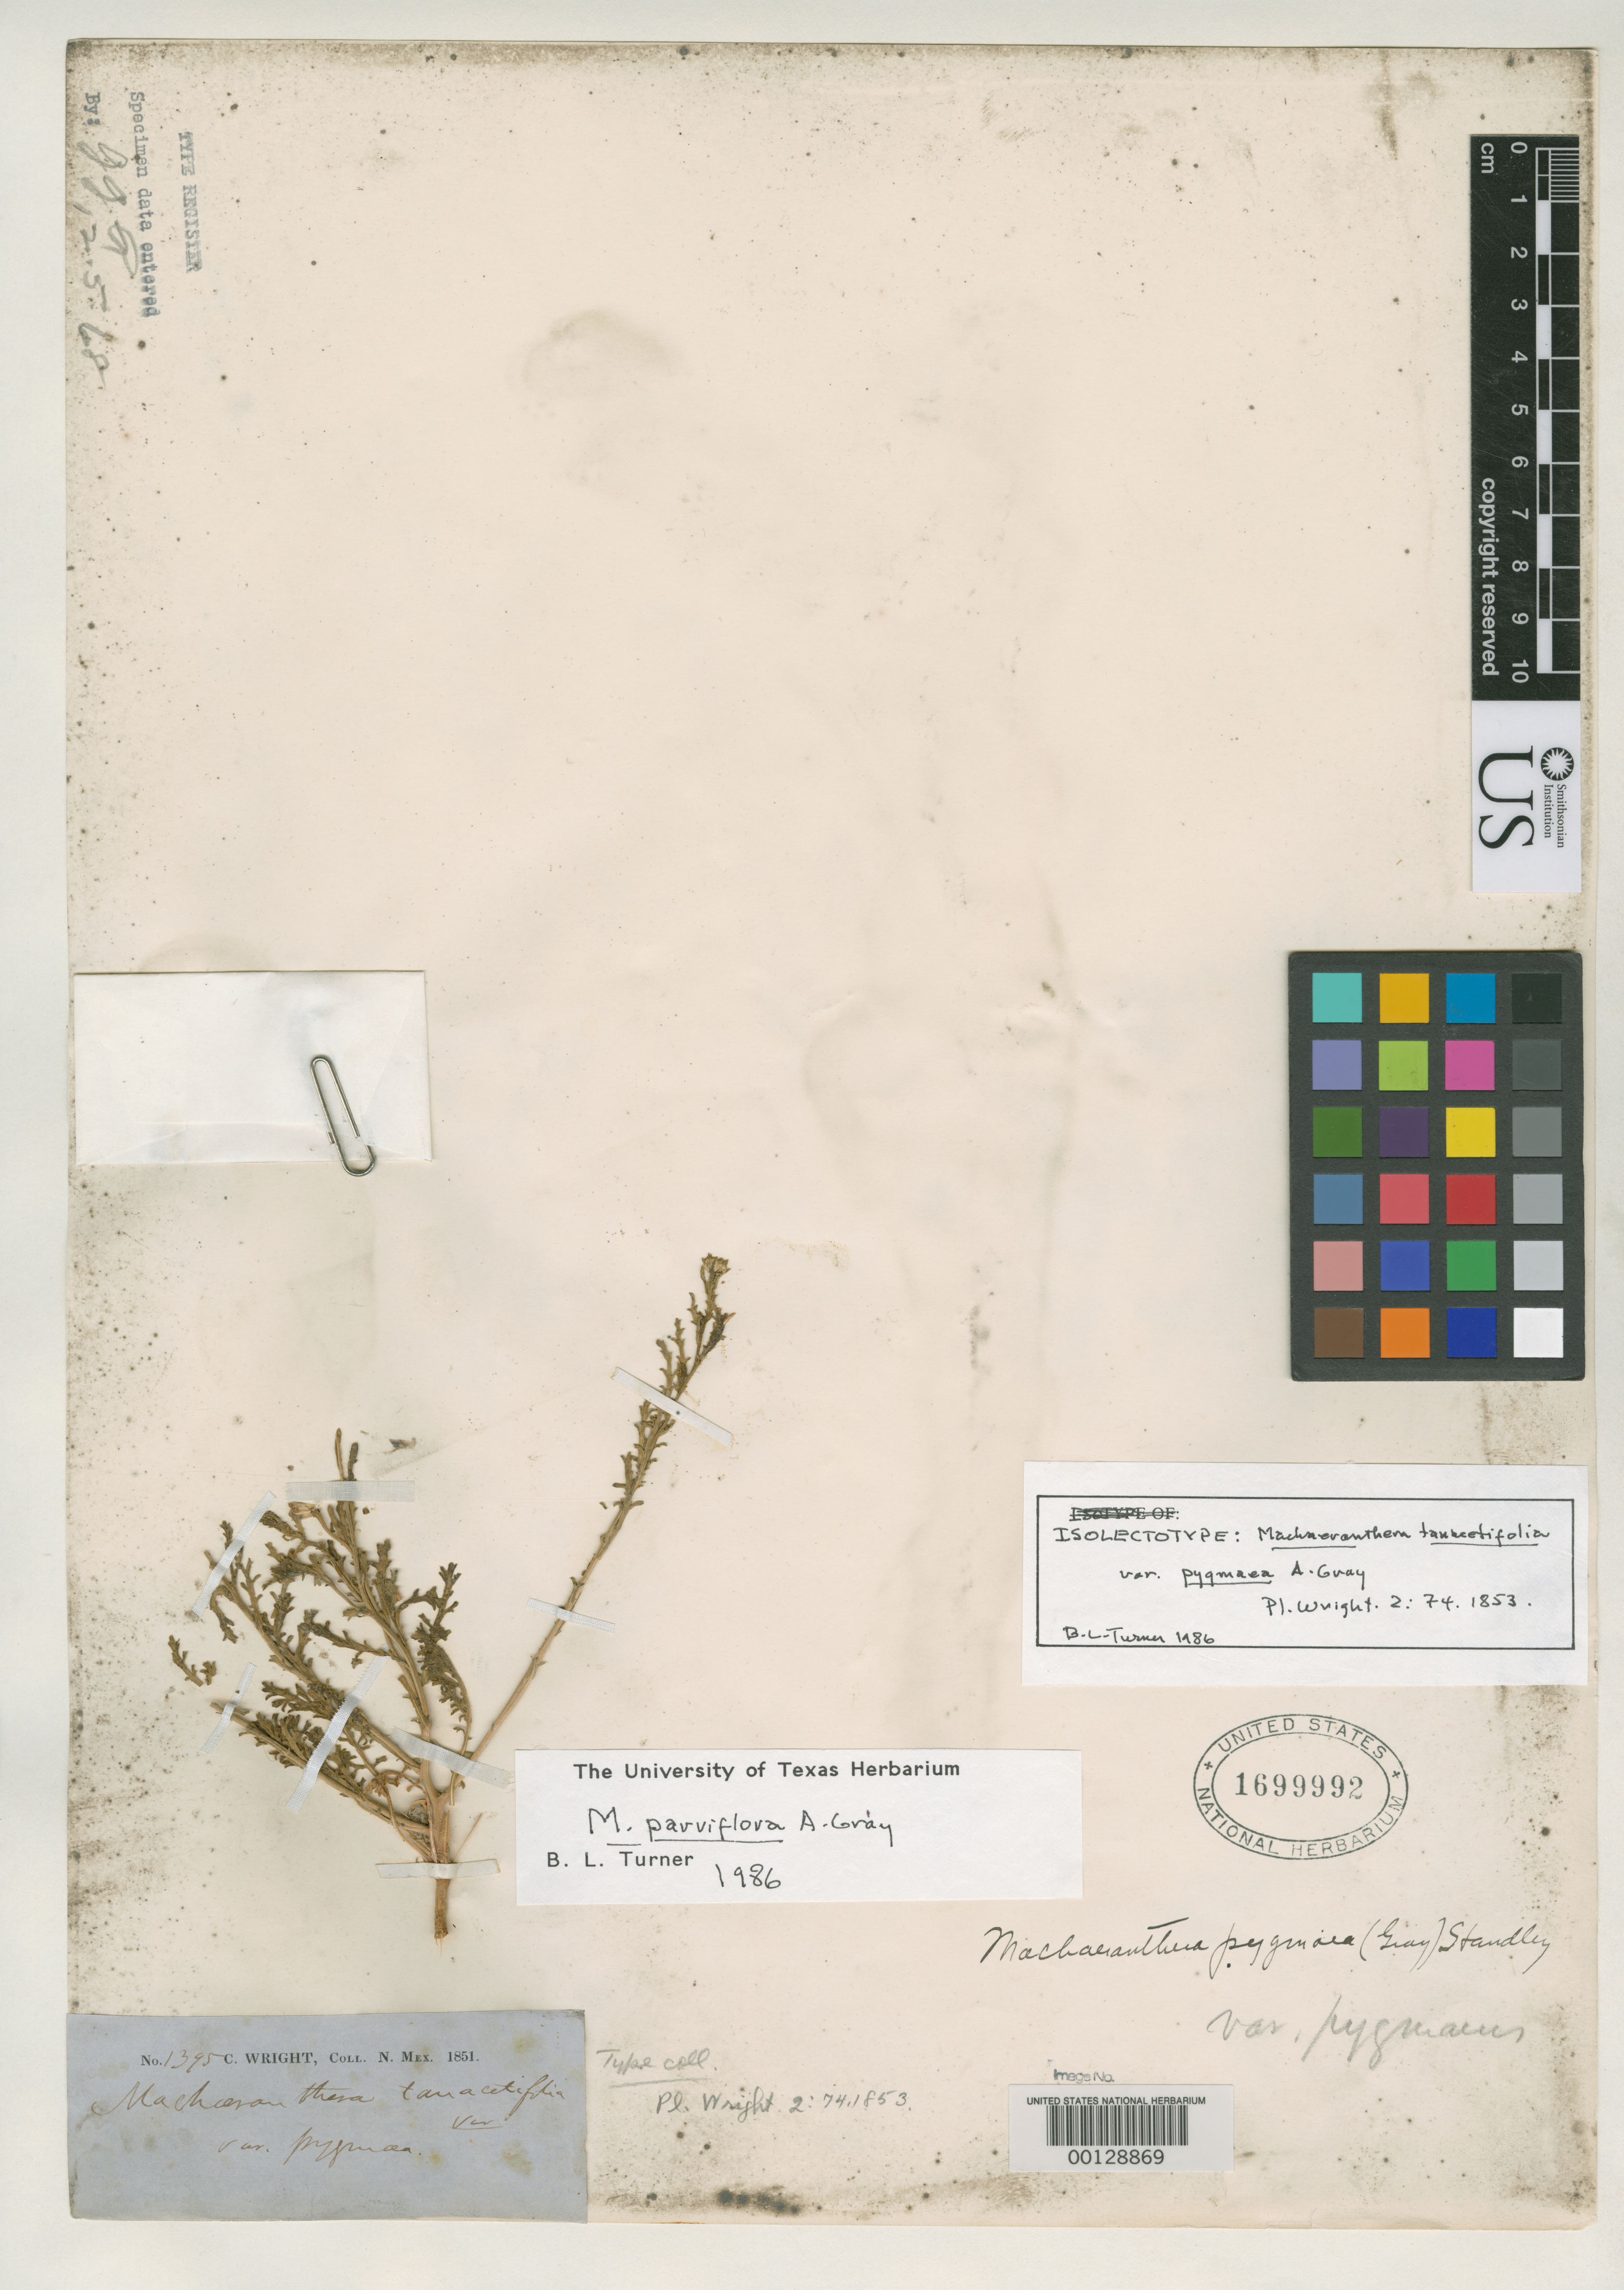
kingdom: Plantae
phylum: Tracheophyta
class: Magnoliopsida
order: Asterales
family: Asteraceae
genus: Machaeranthera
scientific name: Machaeranthera tanacetifolia var. pygmaea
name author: A. Gray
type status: Type Collection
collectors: C. Wright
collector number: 1395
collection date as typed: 1851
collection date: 1851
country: United States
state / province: New Mexico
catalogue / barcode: US 1699992